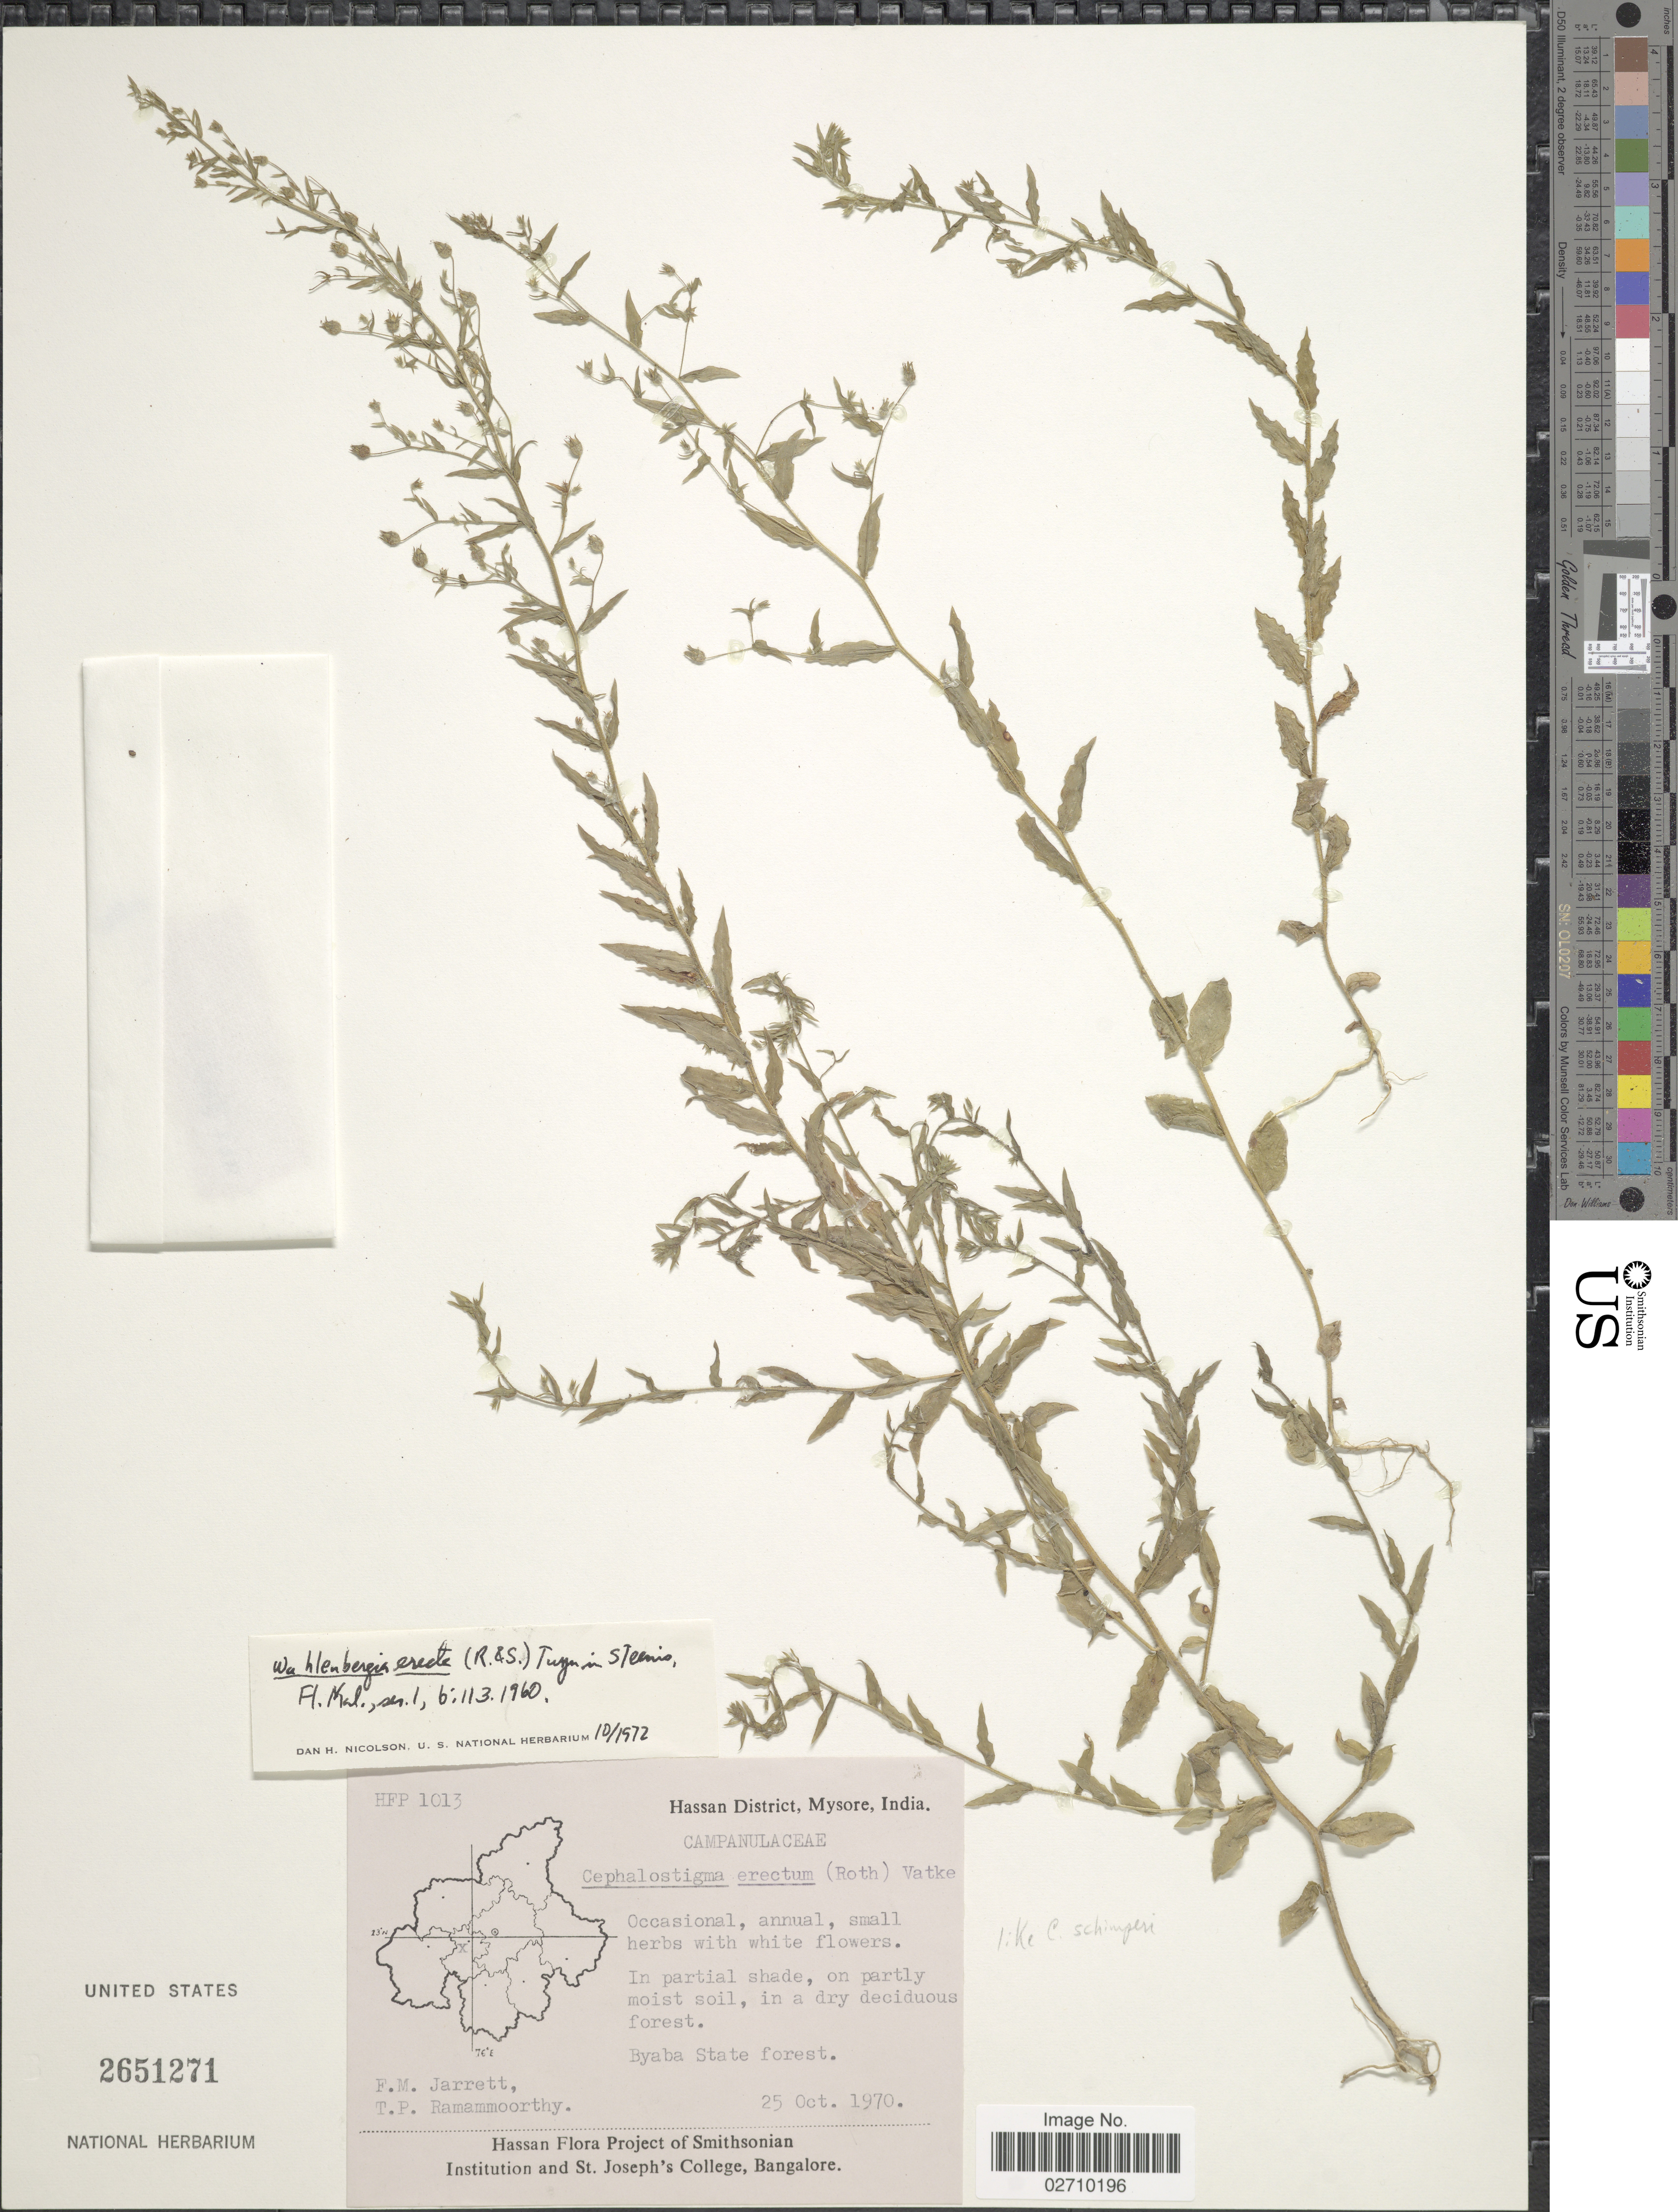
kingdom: Plantae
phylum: Tracheophyta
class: Magnoliopsida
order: Asterales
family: Campanulaceae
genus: Wahlenbergia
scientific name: Wahlenbergia erecta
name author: (Roth ex Schult.) Tuyn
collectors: F. M. Jarrett & T. P. Ramamoorthy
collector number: HFP1013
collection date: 1970-10-25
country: India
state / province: Karnataka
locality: Hassan District, Mysore. Byaba State forest.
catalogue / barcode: US 2651271